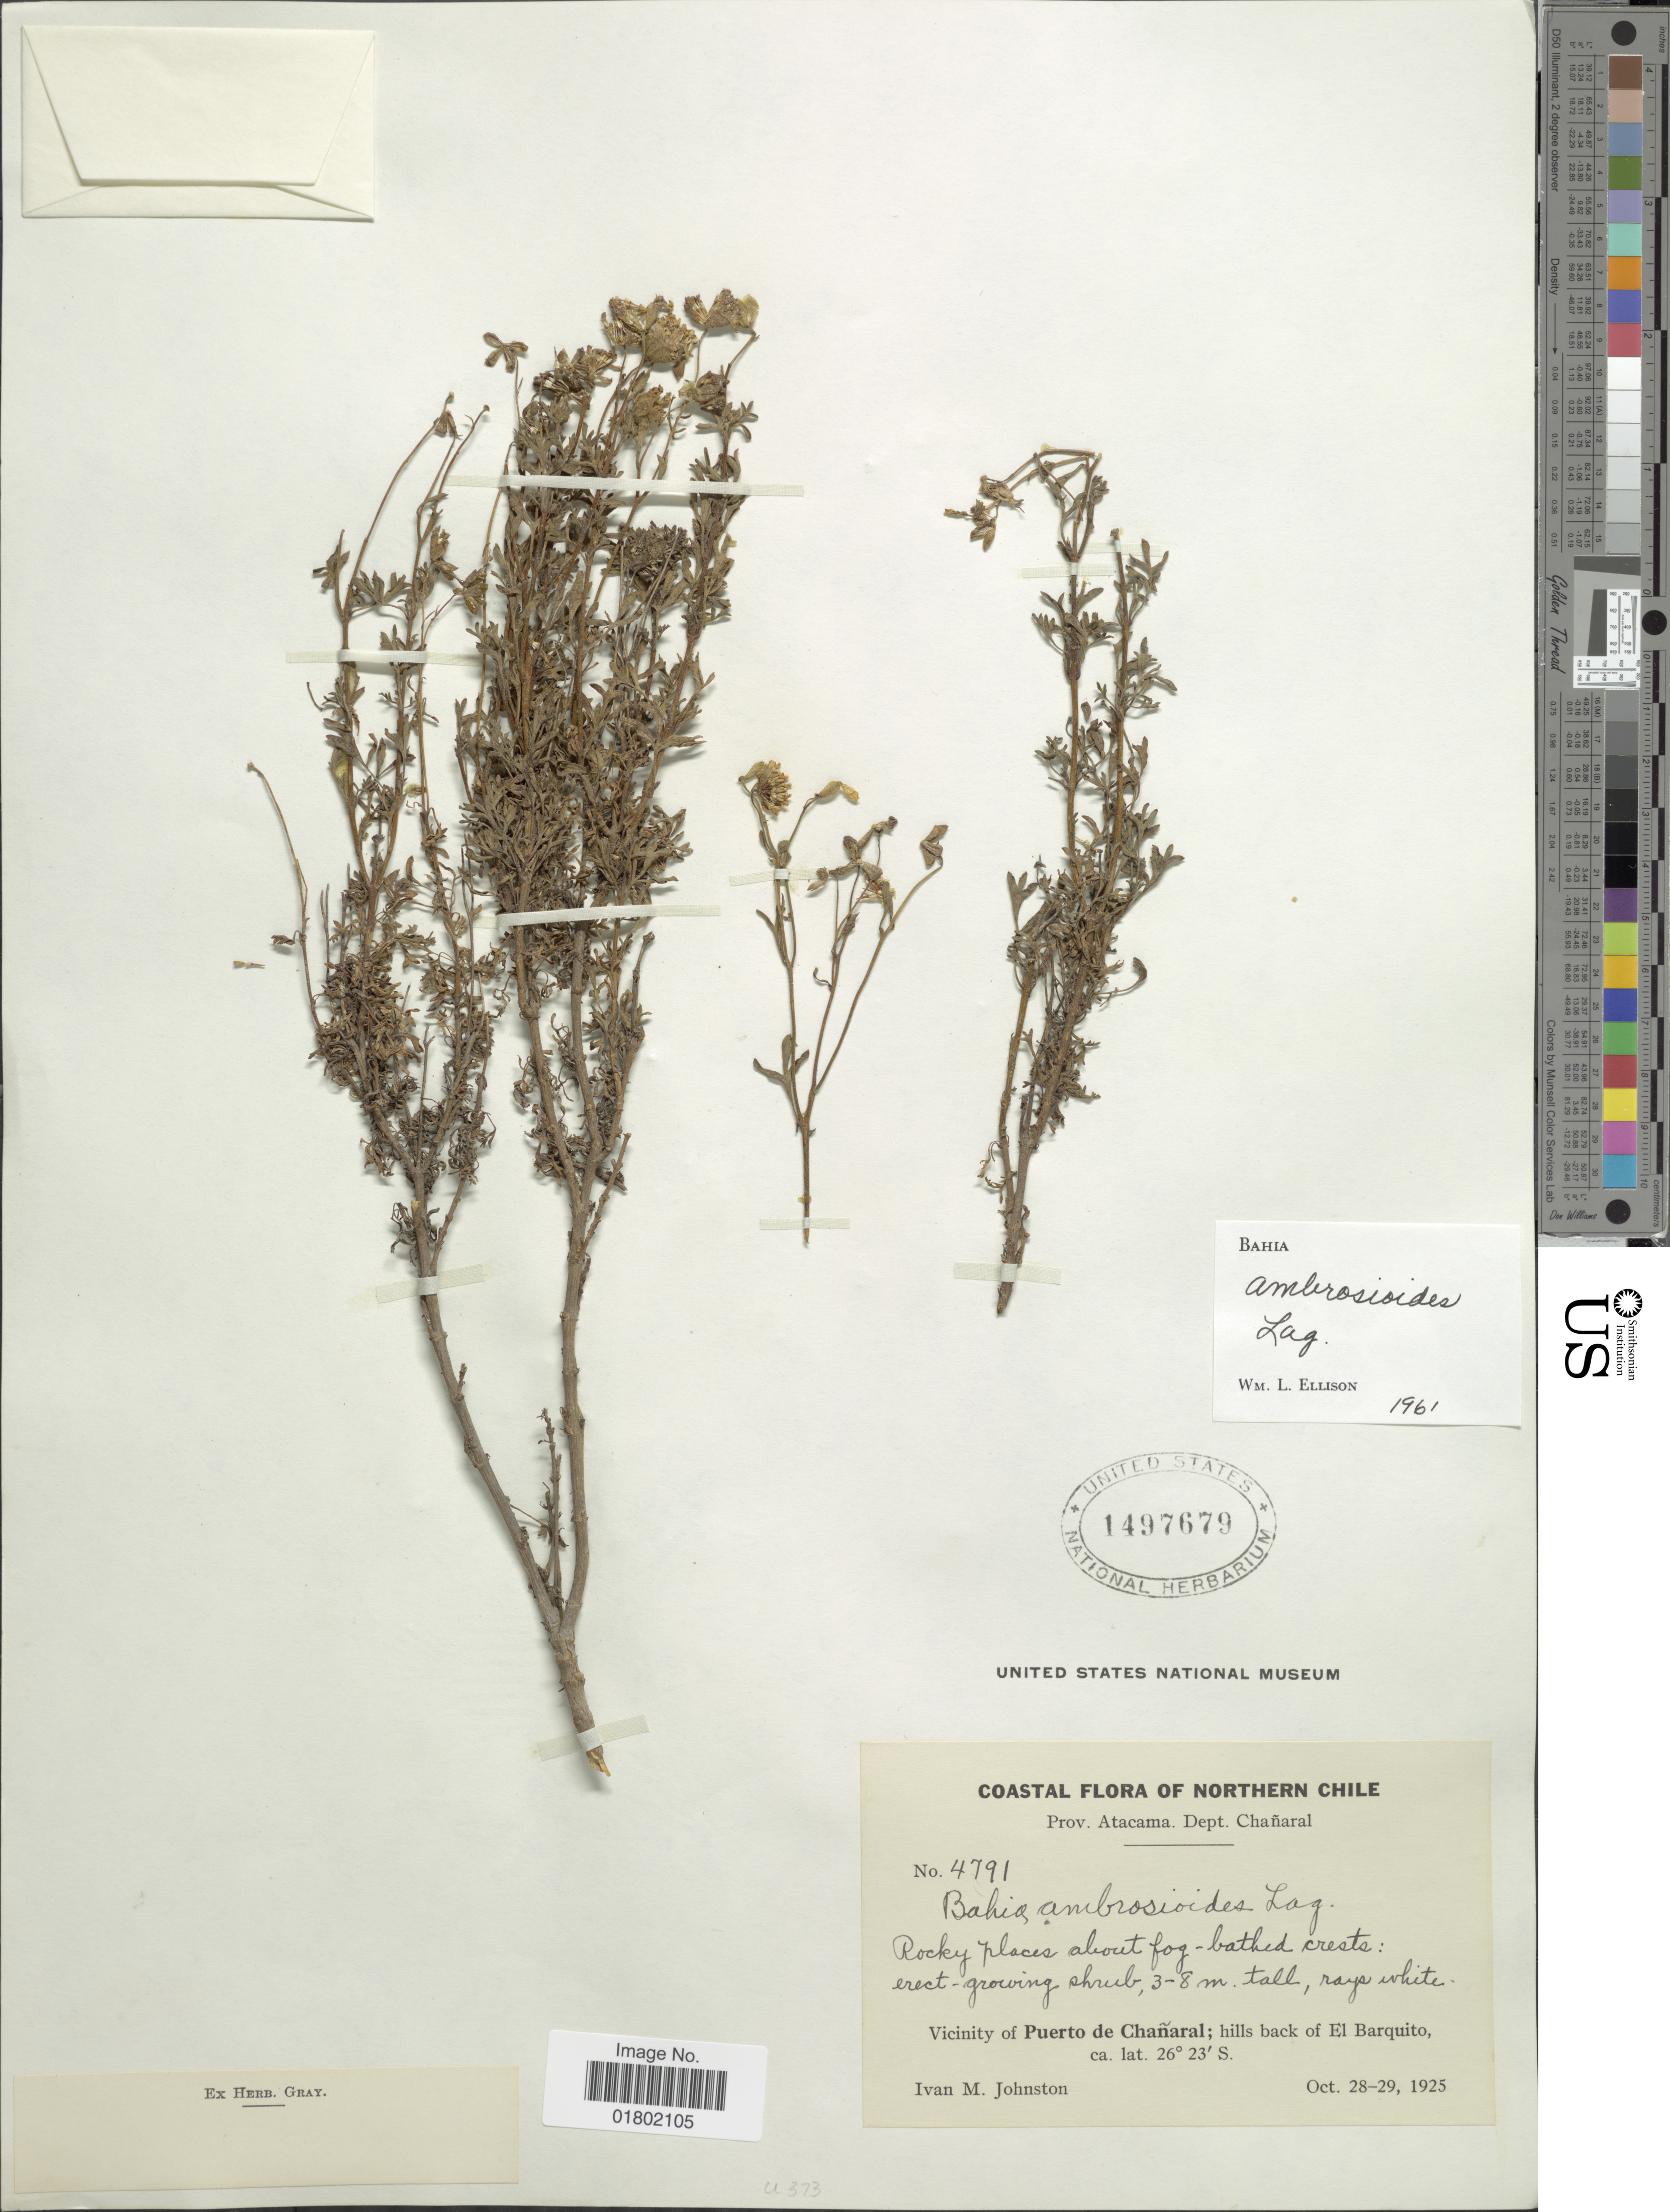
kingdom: Plantae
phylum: Tracheophyta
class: Magnoliopsida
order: Asterales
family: Asteraceae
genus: Bahia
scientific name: Bahia ambrosioides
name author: Lag.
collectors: I.M. Johnston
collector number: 4791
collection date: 1925-10-28/1925-10-29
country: Chile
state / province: Atacama (III)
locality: Dept. Chanaral, vicinity of Puerto de Chanaral; hills back of El Barquito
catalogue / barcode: US 1497679